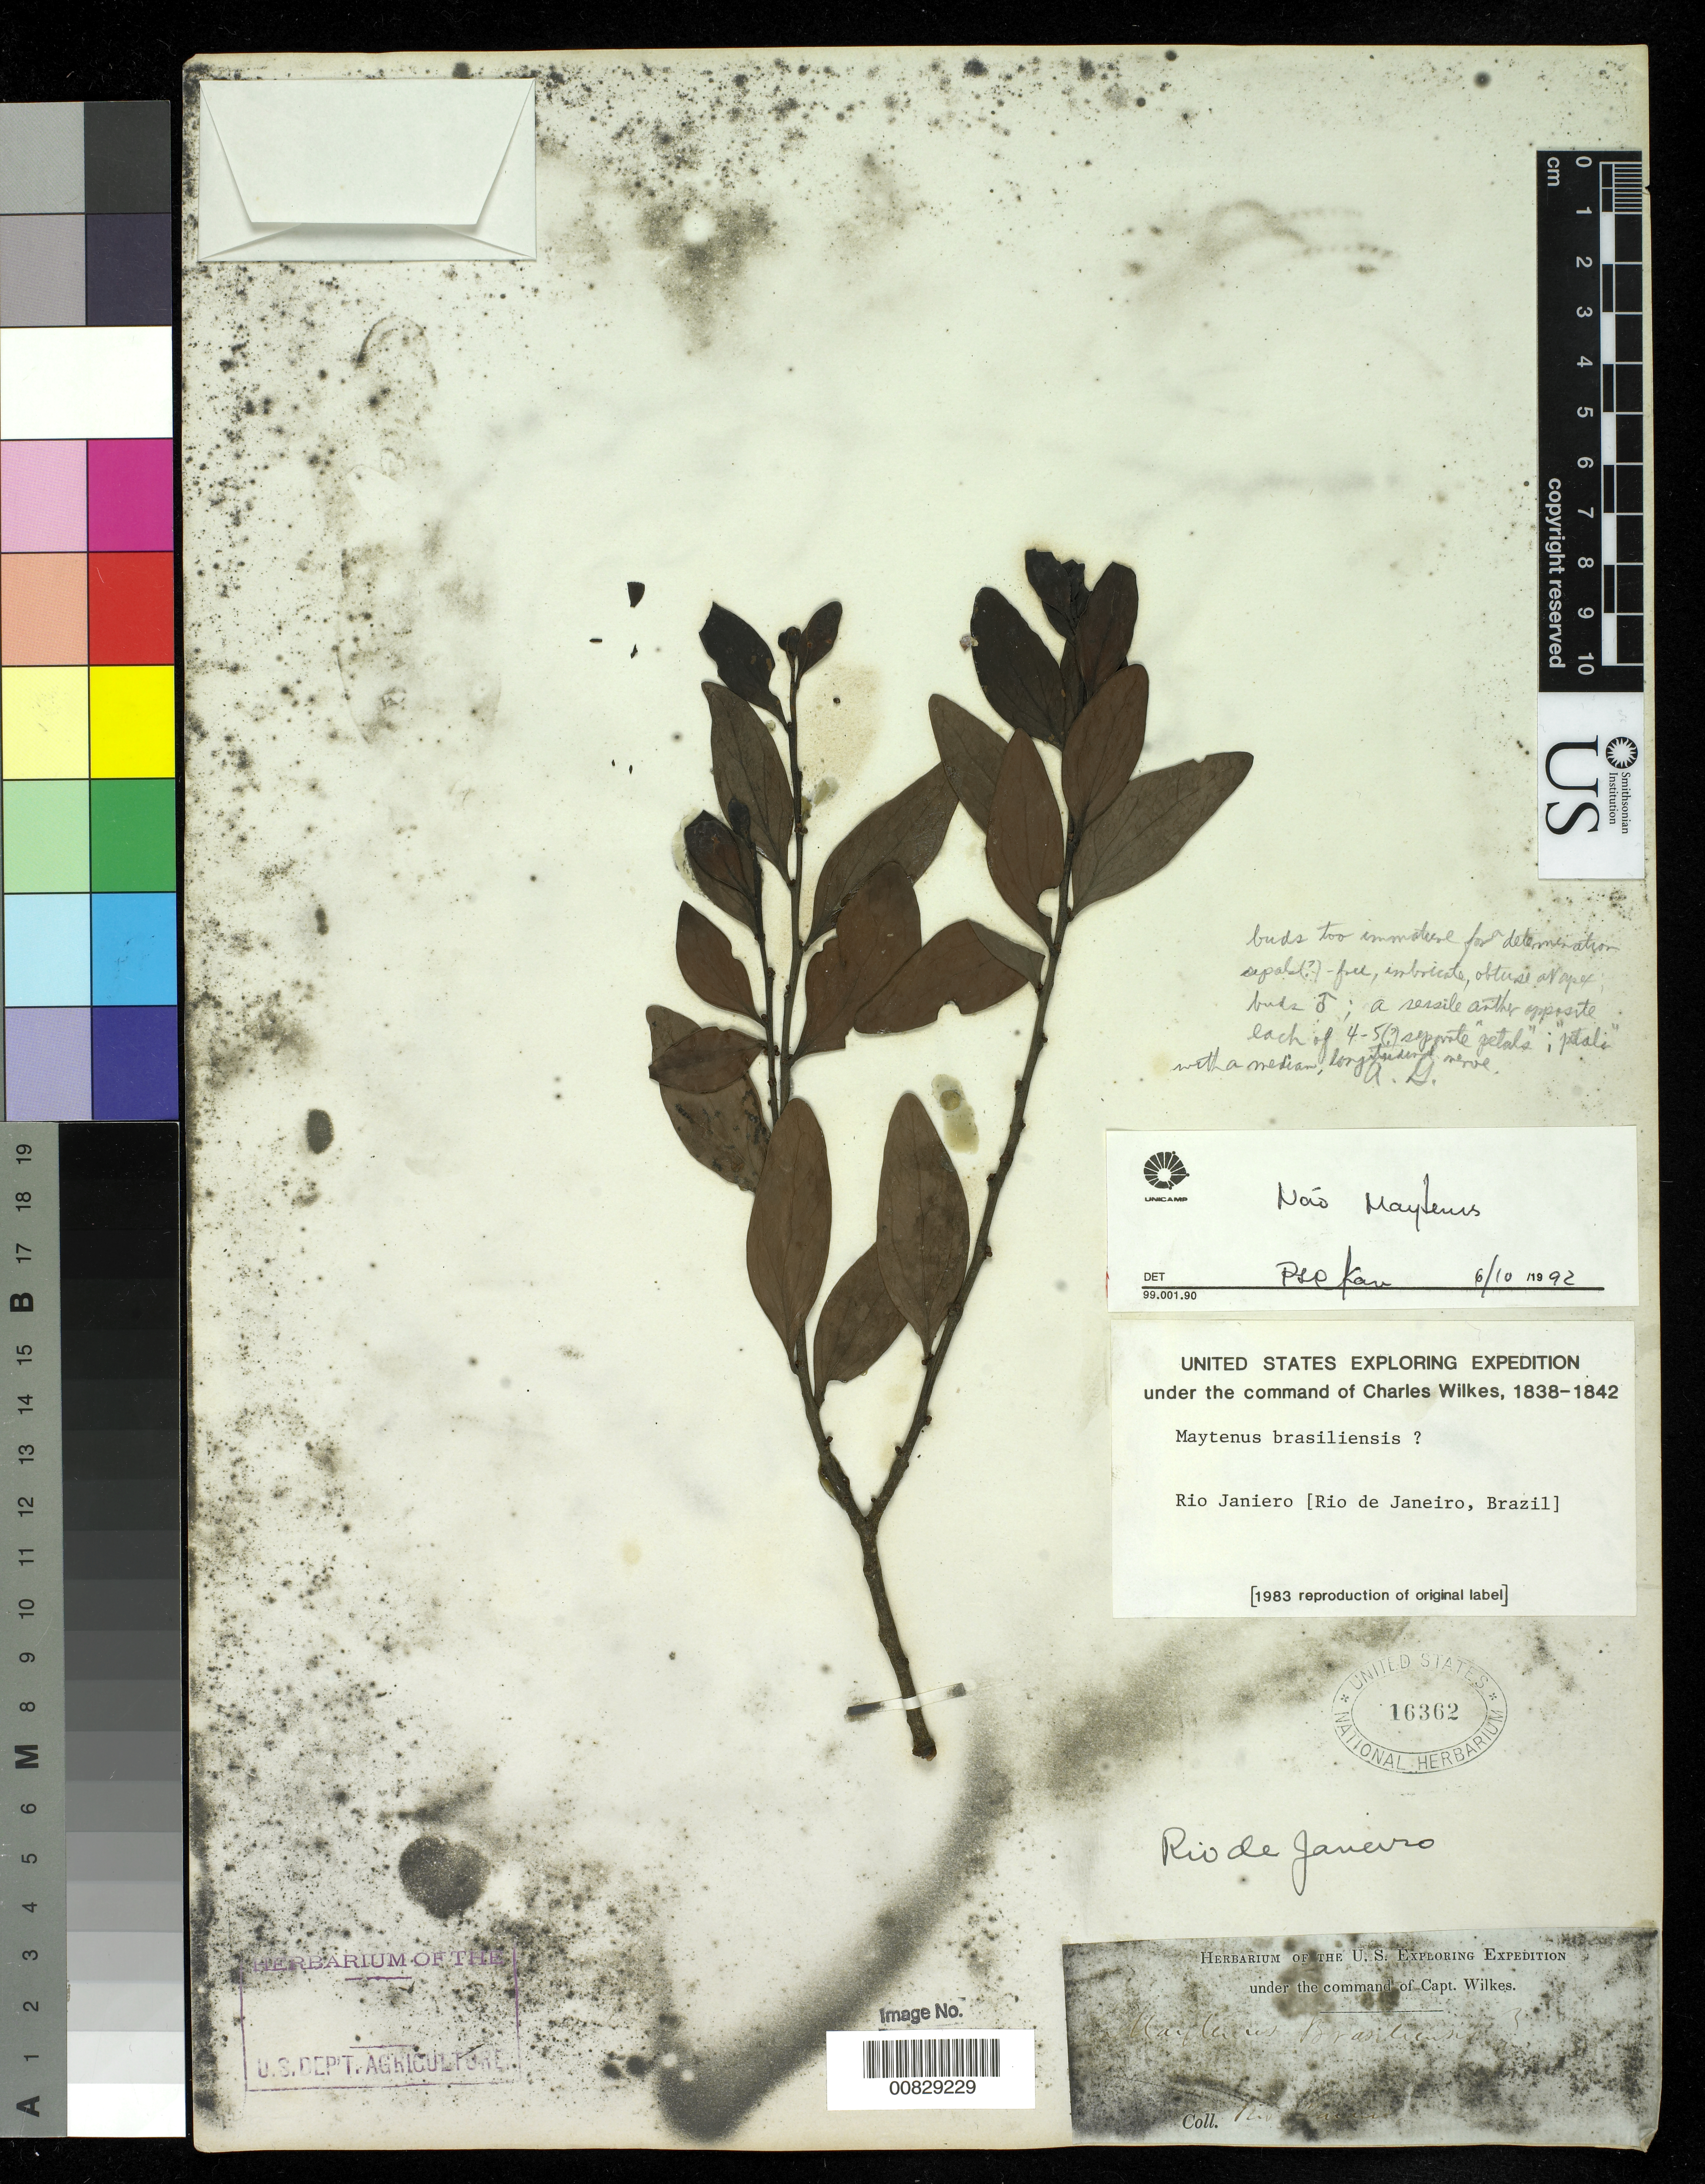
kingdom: Plantae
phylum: Tracheophyta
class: Magnoliopsida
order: Celastrales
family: Celastraceae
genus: Maytenus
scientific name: Maytenus sp.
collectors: Wilkes Explor. Exped.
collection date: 1838/1842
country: Brazil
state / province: Rio de Janeiro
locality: Rio Janeiro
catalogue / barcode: US 16362